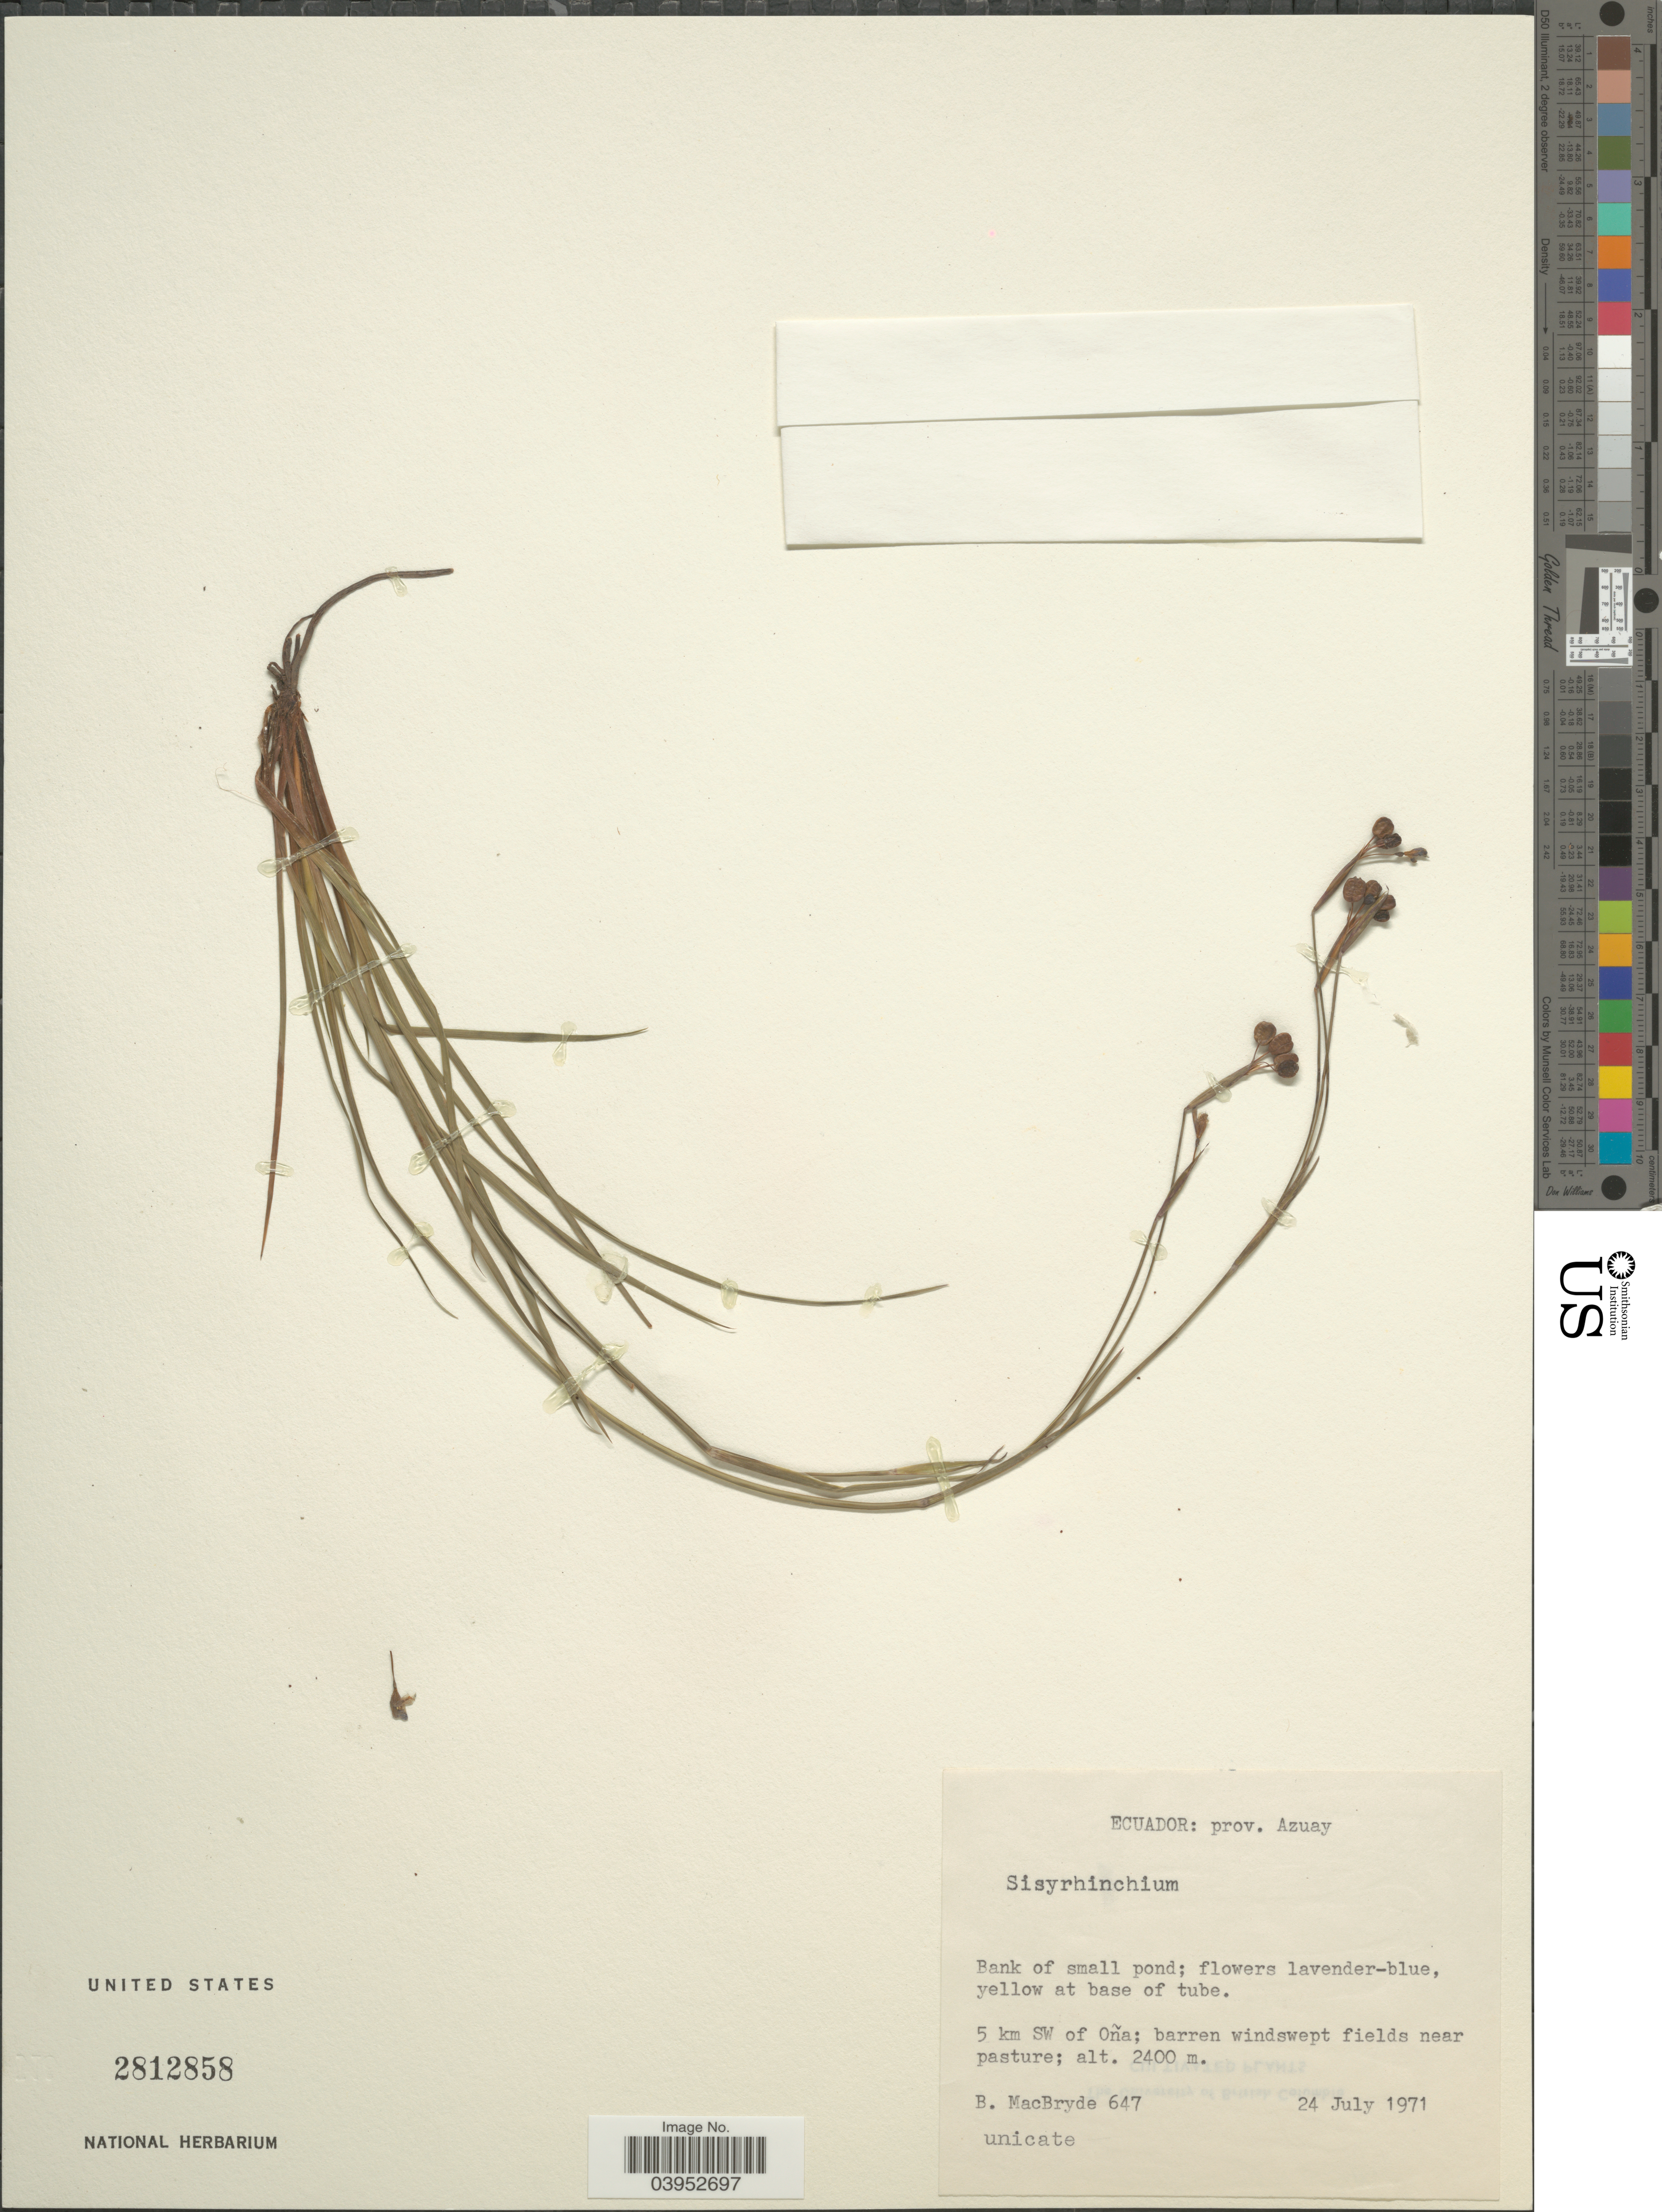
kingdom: Plantae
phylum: Tracheophyta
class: Liliopsida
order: Asparagales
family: Iridaceae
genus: Sisyrinchium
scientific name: Sisyrinchium sp.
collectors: B. MacBryde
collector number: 647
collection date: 1971-07-24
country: Ecuador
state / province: Azuay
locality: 5 km SW of Oña; barren windswept fields near pasture.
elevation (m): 2400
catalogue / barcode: US 2812858